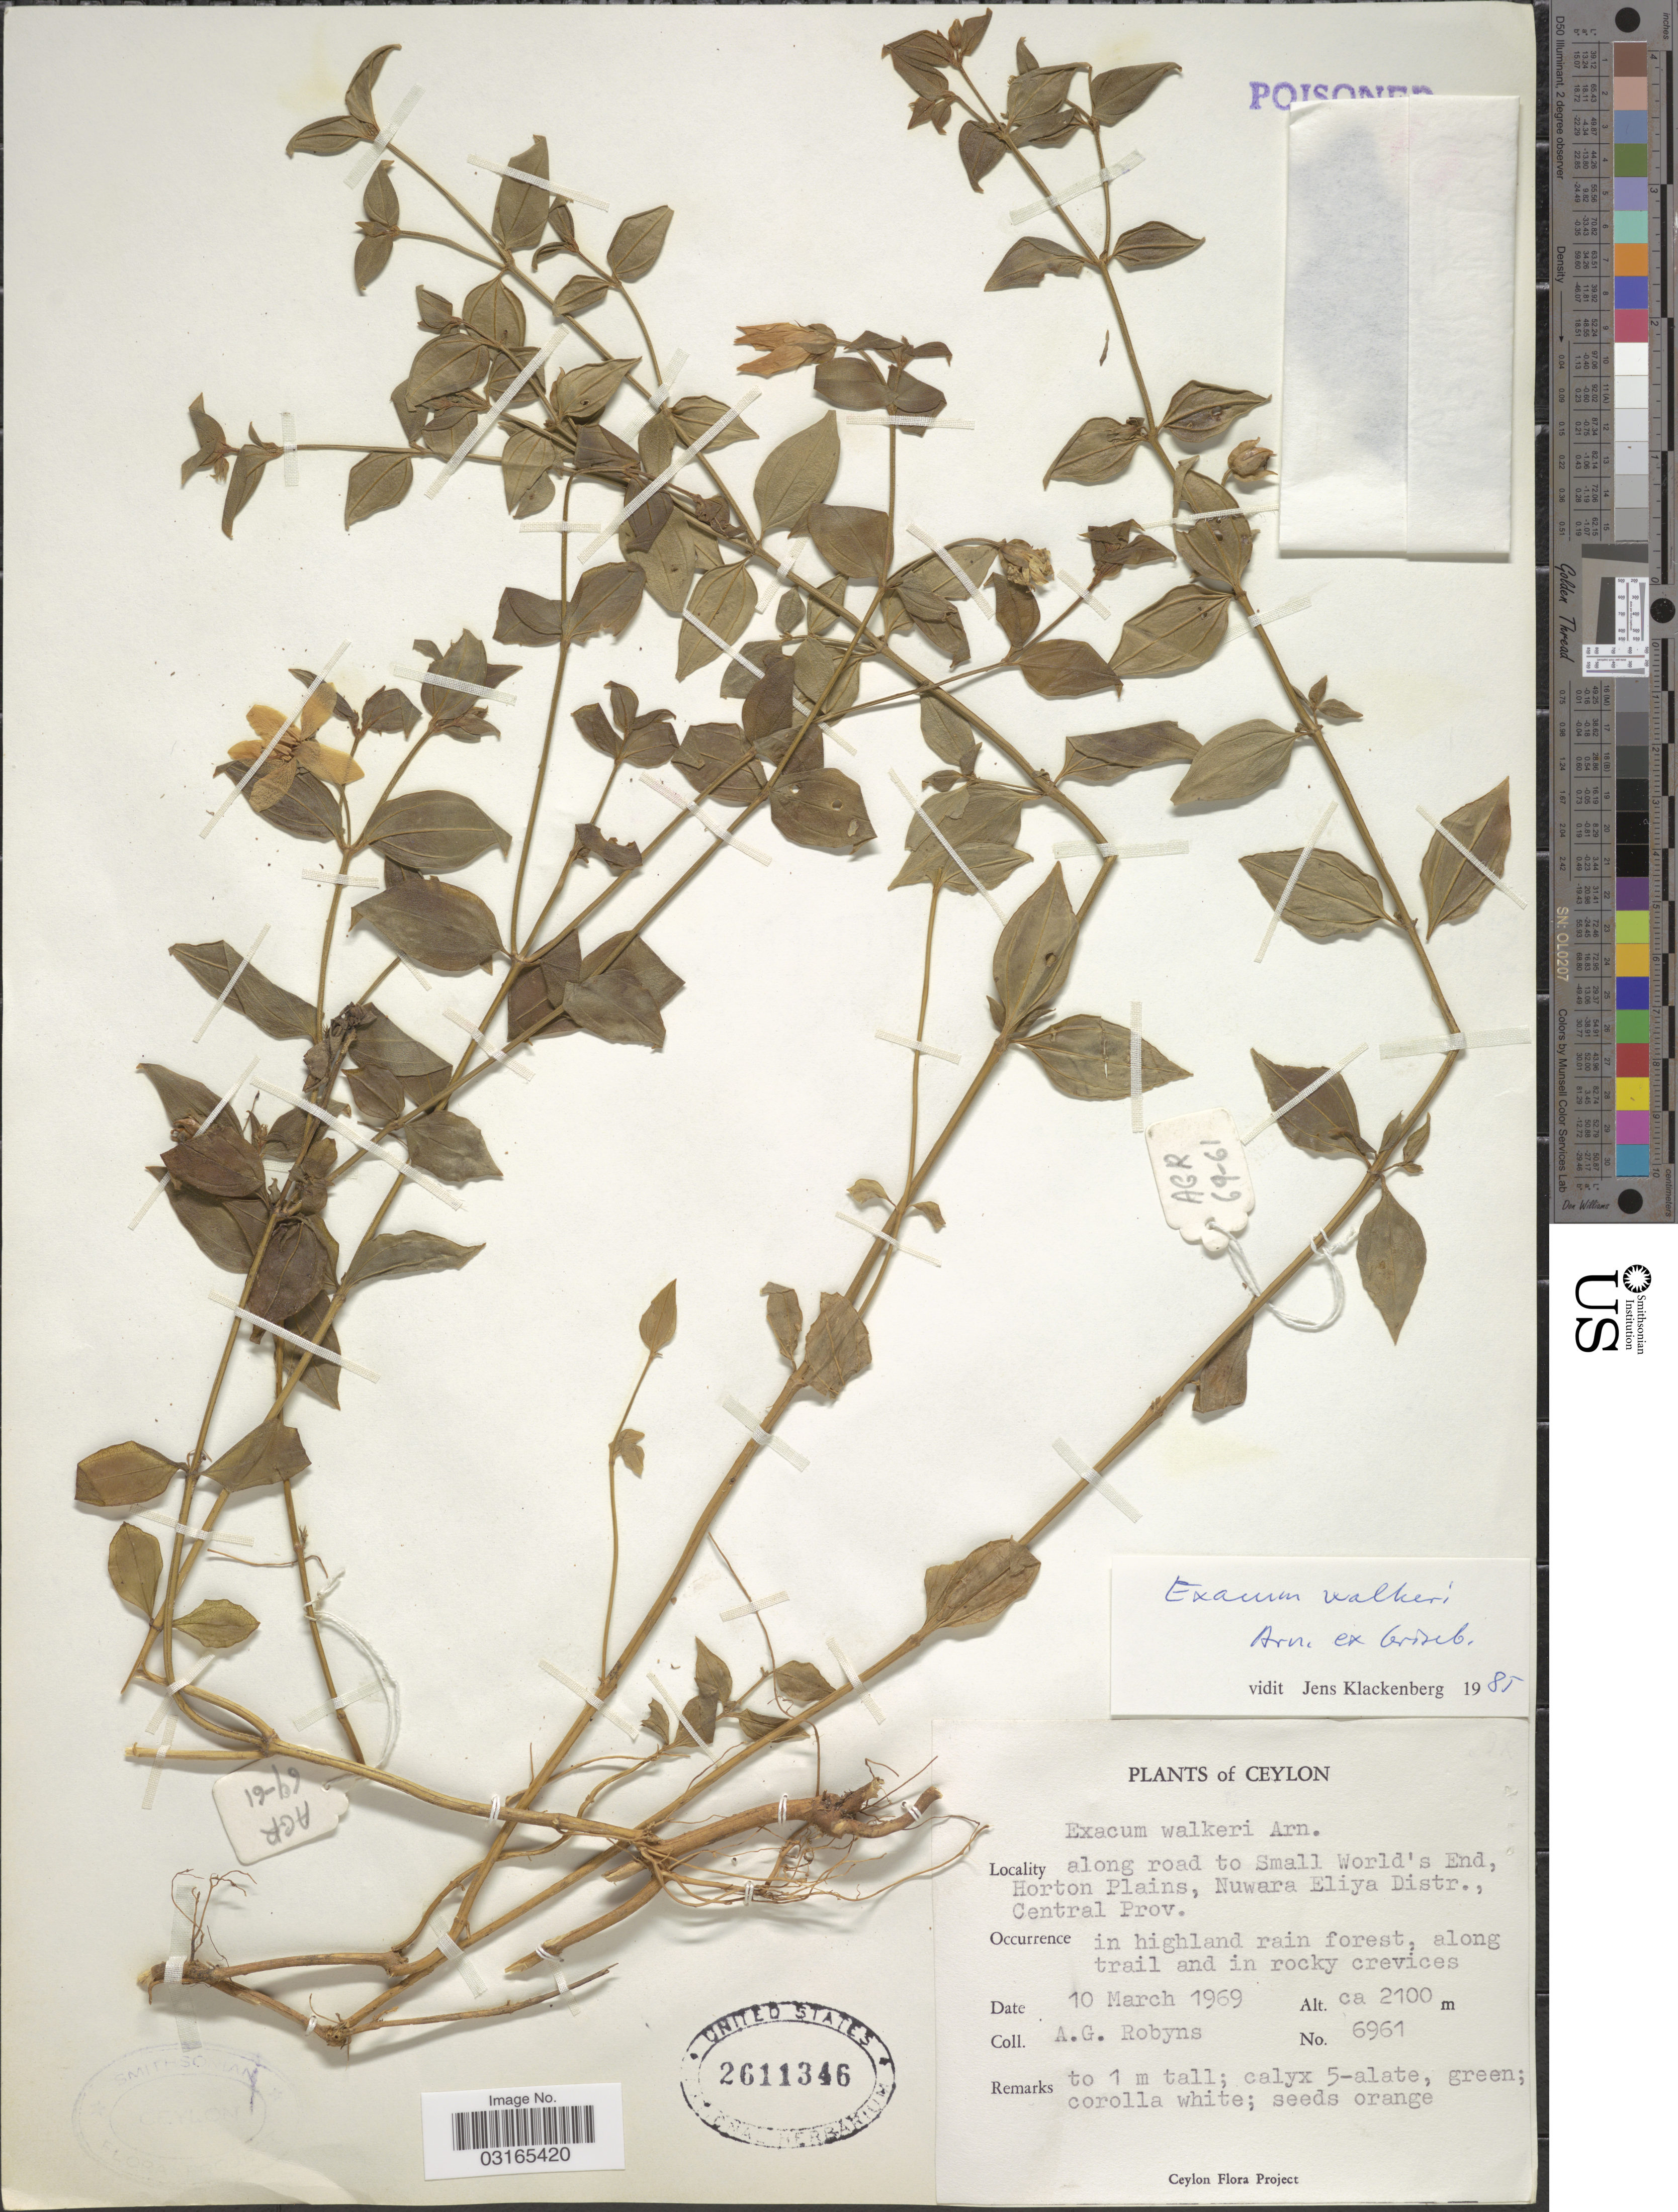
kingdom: Plantae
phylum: Tracheophyta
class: Magnoliopsida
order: Gentianales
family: Gentianaceae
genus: Exacum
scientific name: Exacum walkeri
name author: Arn. ex Griseb.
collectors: A. G. Robyns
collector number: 6961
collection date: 1969-03-10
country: Sri Lanka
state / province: Central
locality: Ceylon. Along road to Small World's End, Horton Plains, Nuwara Eliya Distr.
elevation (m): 2100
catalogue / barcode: US 2611346